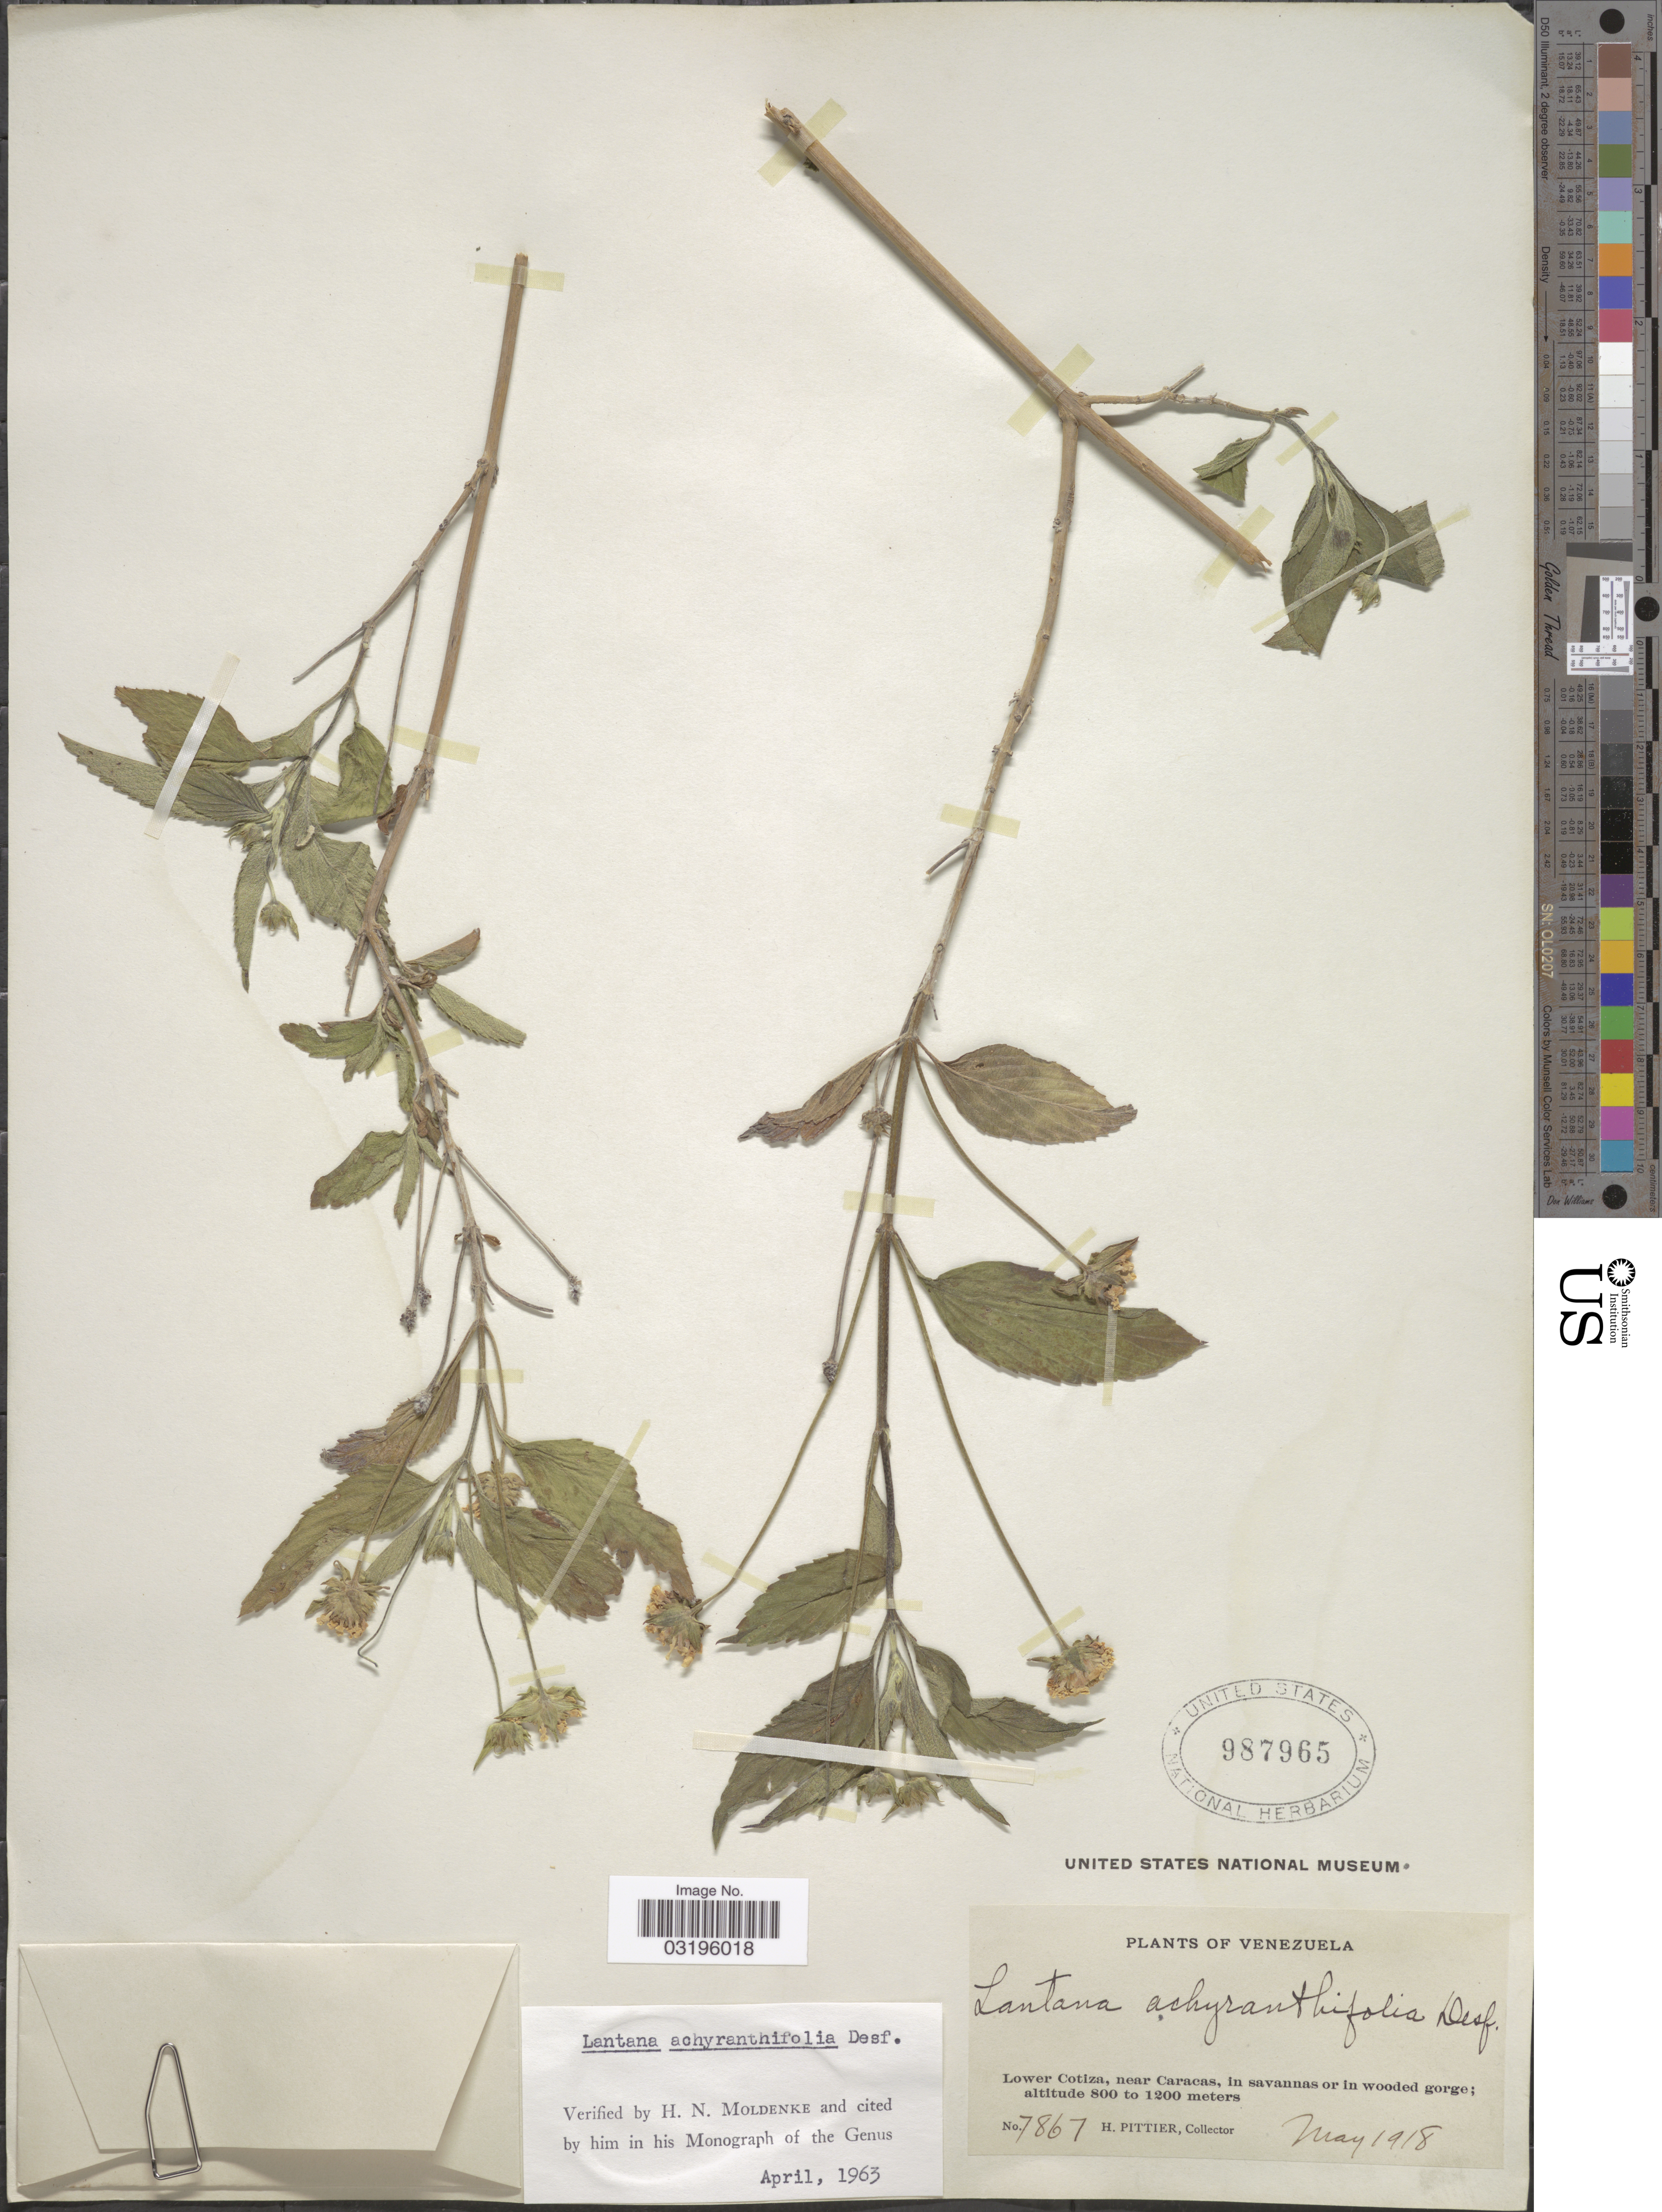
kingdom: Plantae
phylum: Tracheophyta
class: Magnoliopsida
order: Lamiales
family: Verbenaceae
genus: Lantana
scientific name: Lantana achyranthifolia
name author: Desf.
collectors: H. F. Pittier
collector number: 7867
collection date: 1918-05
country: Venezuela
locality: Lower Cotiza, near Caracas.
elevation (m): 800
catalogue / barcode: US 987965